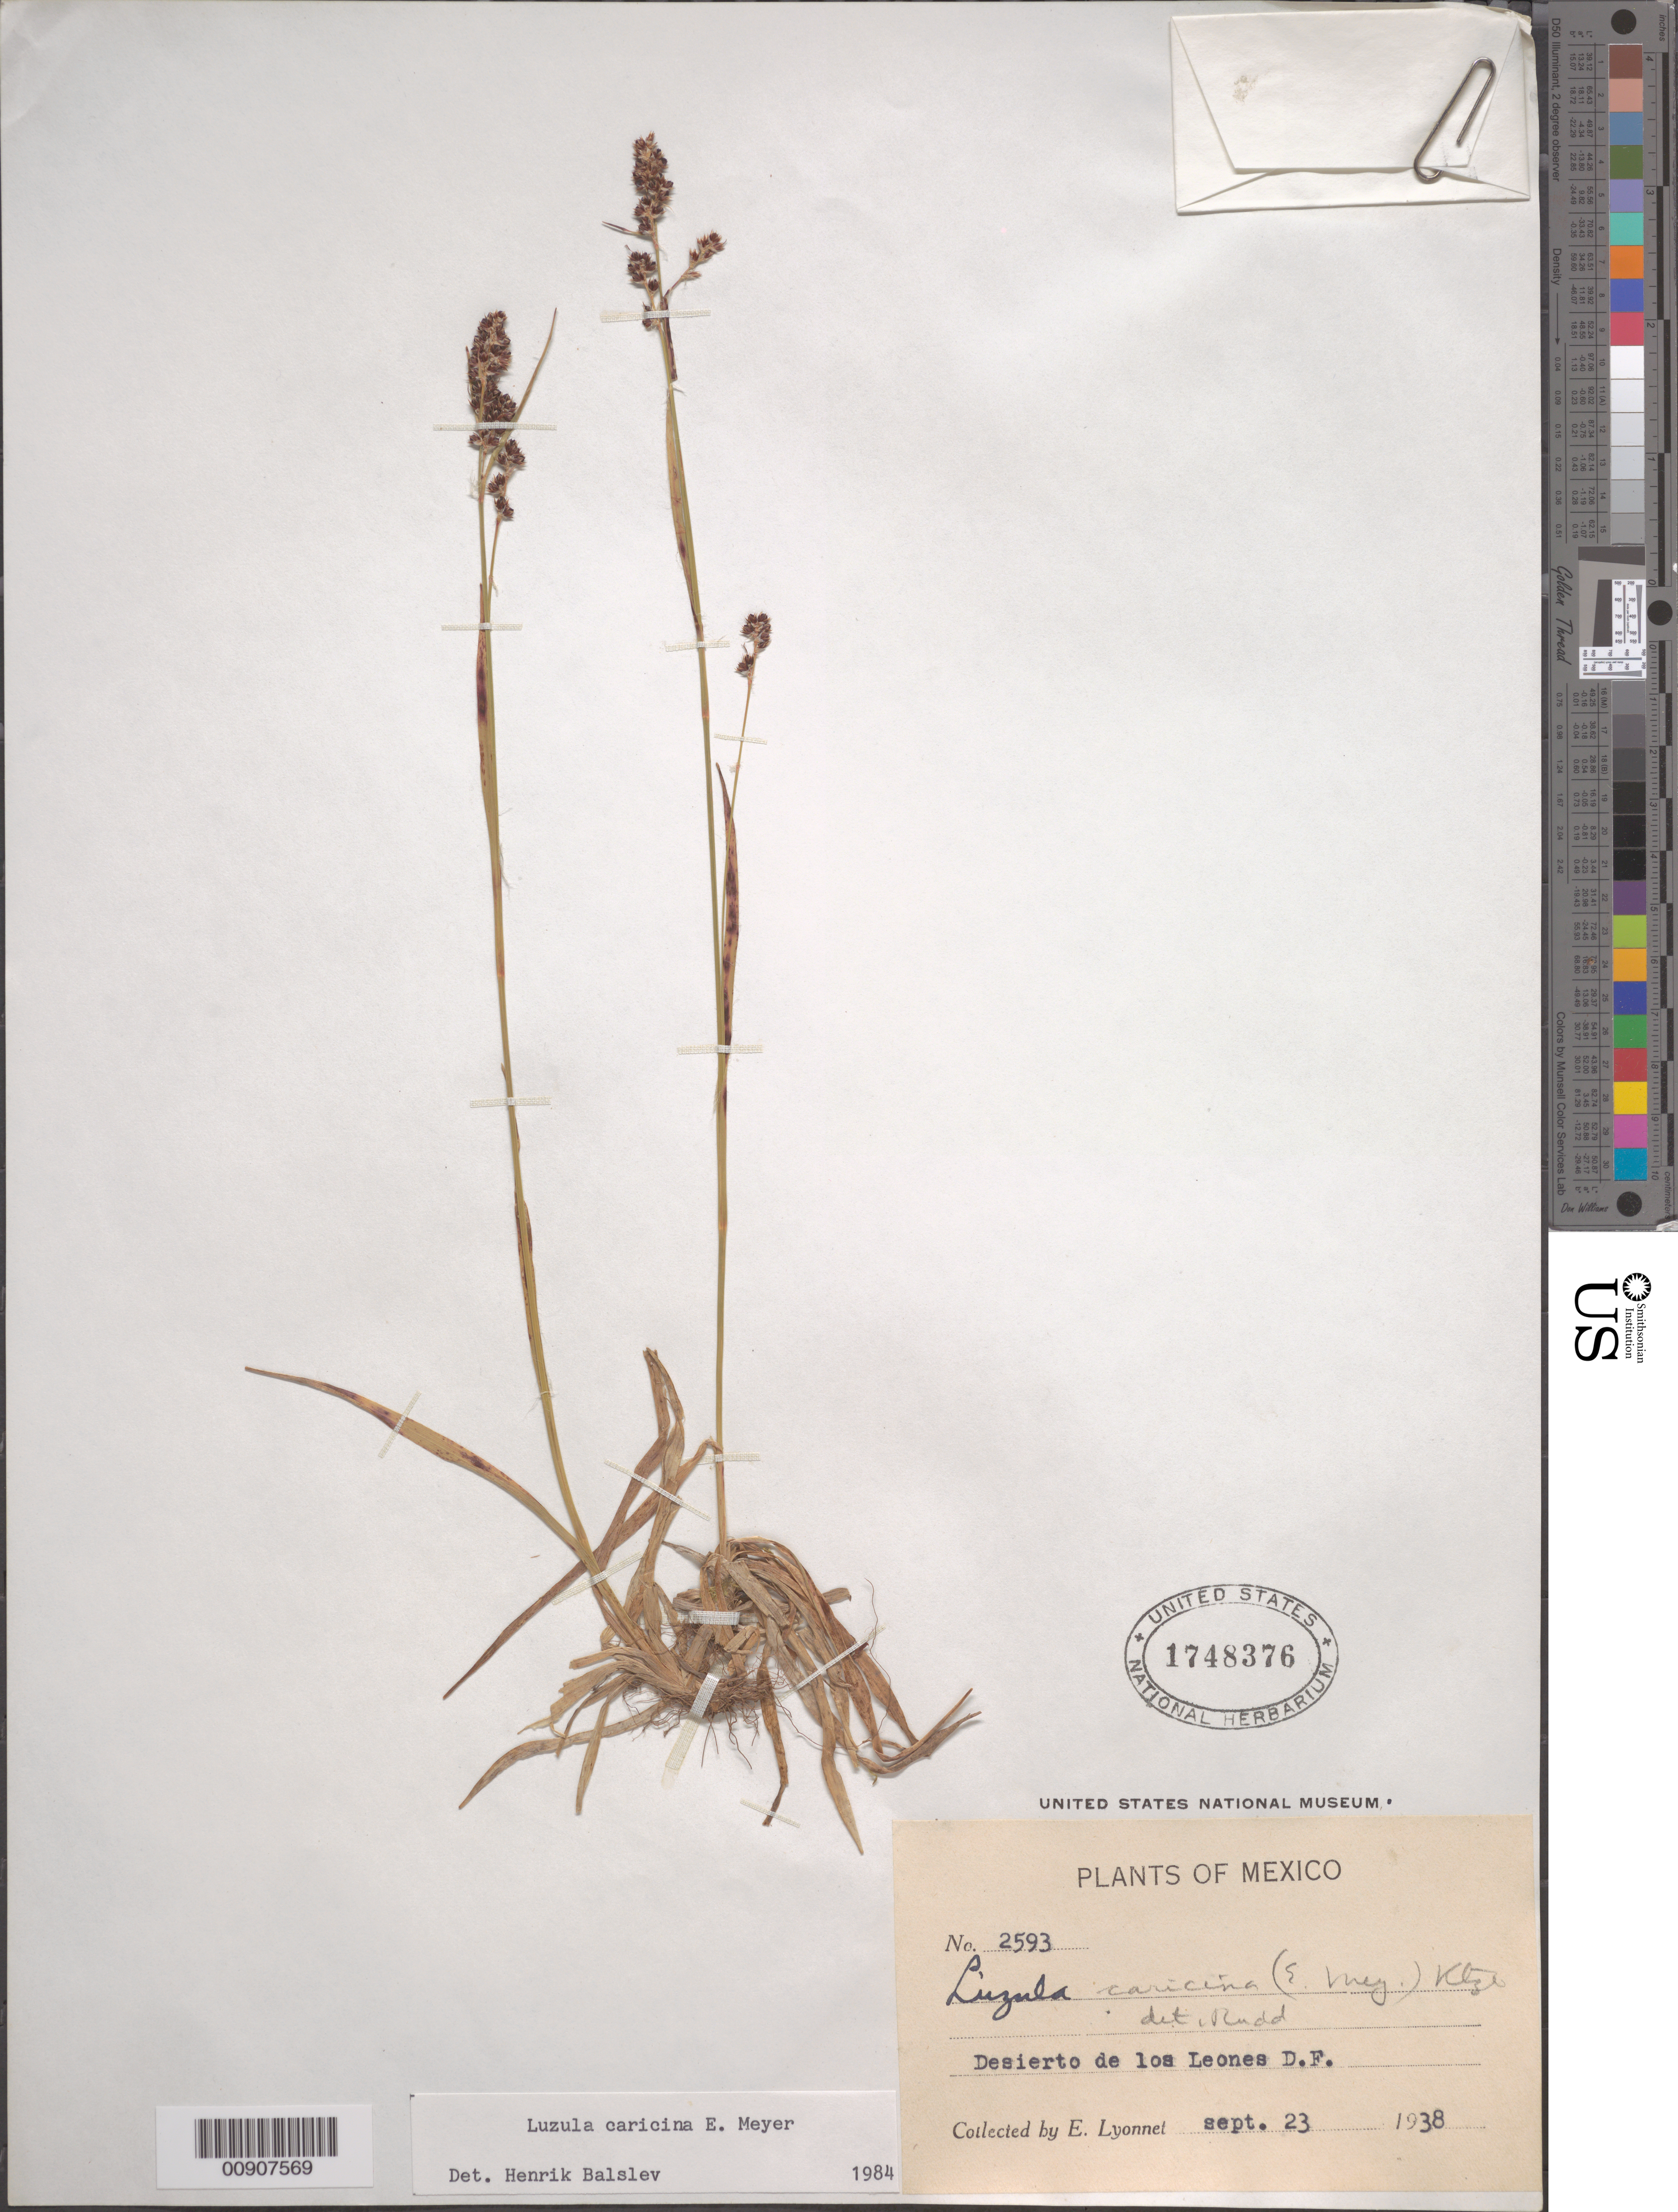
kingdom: Plantae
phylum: Tracheophyta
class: Liliopsida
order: Poales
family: Juncaceae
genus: Luzula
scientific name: Luzula caricina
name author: E. Mey.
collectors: Bro. E. Lyonnet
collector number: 2593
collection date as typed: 23 Sep 1938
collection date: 1938-09-23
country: Mexico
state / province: Distrito Federal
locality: Desierto de los Leones, D.F.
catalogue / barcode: US 1748376